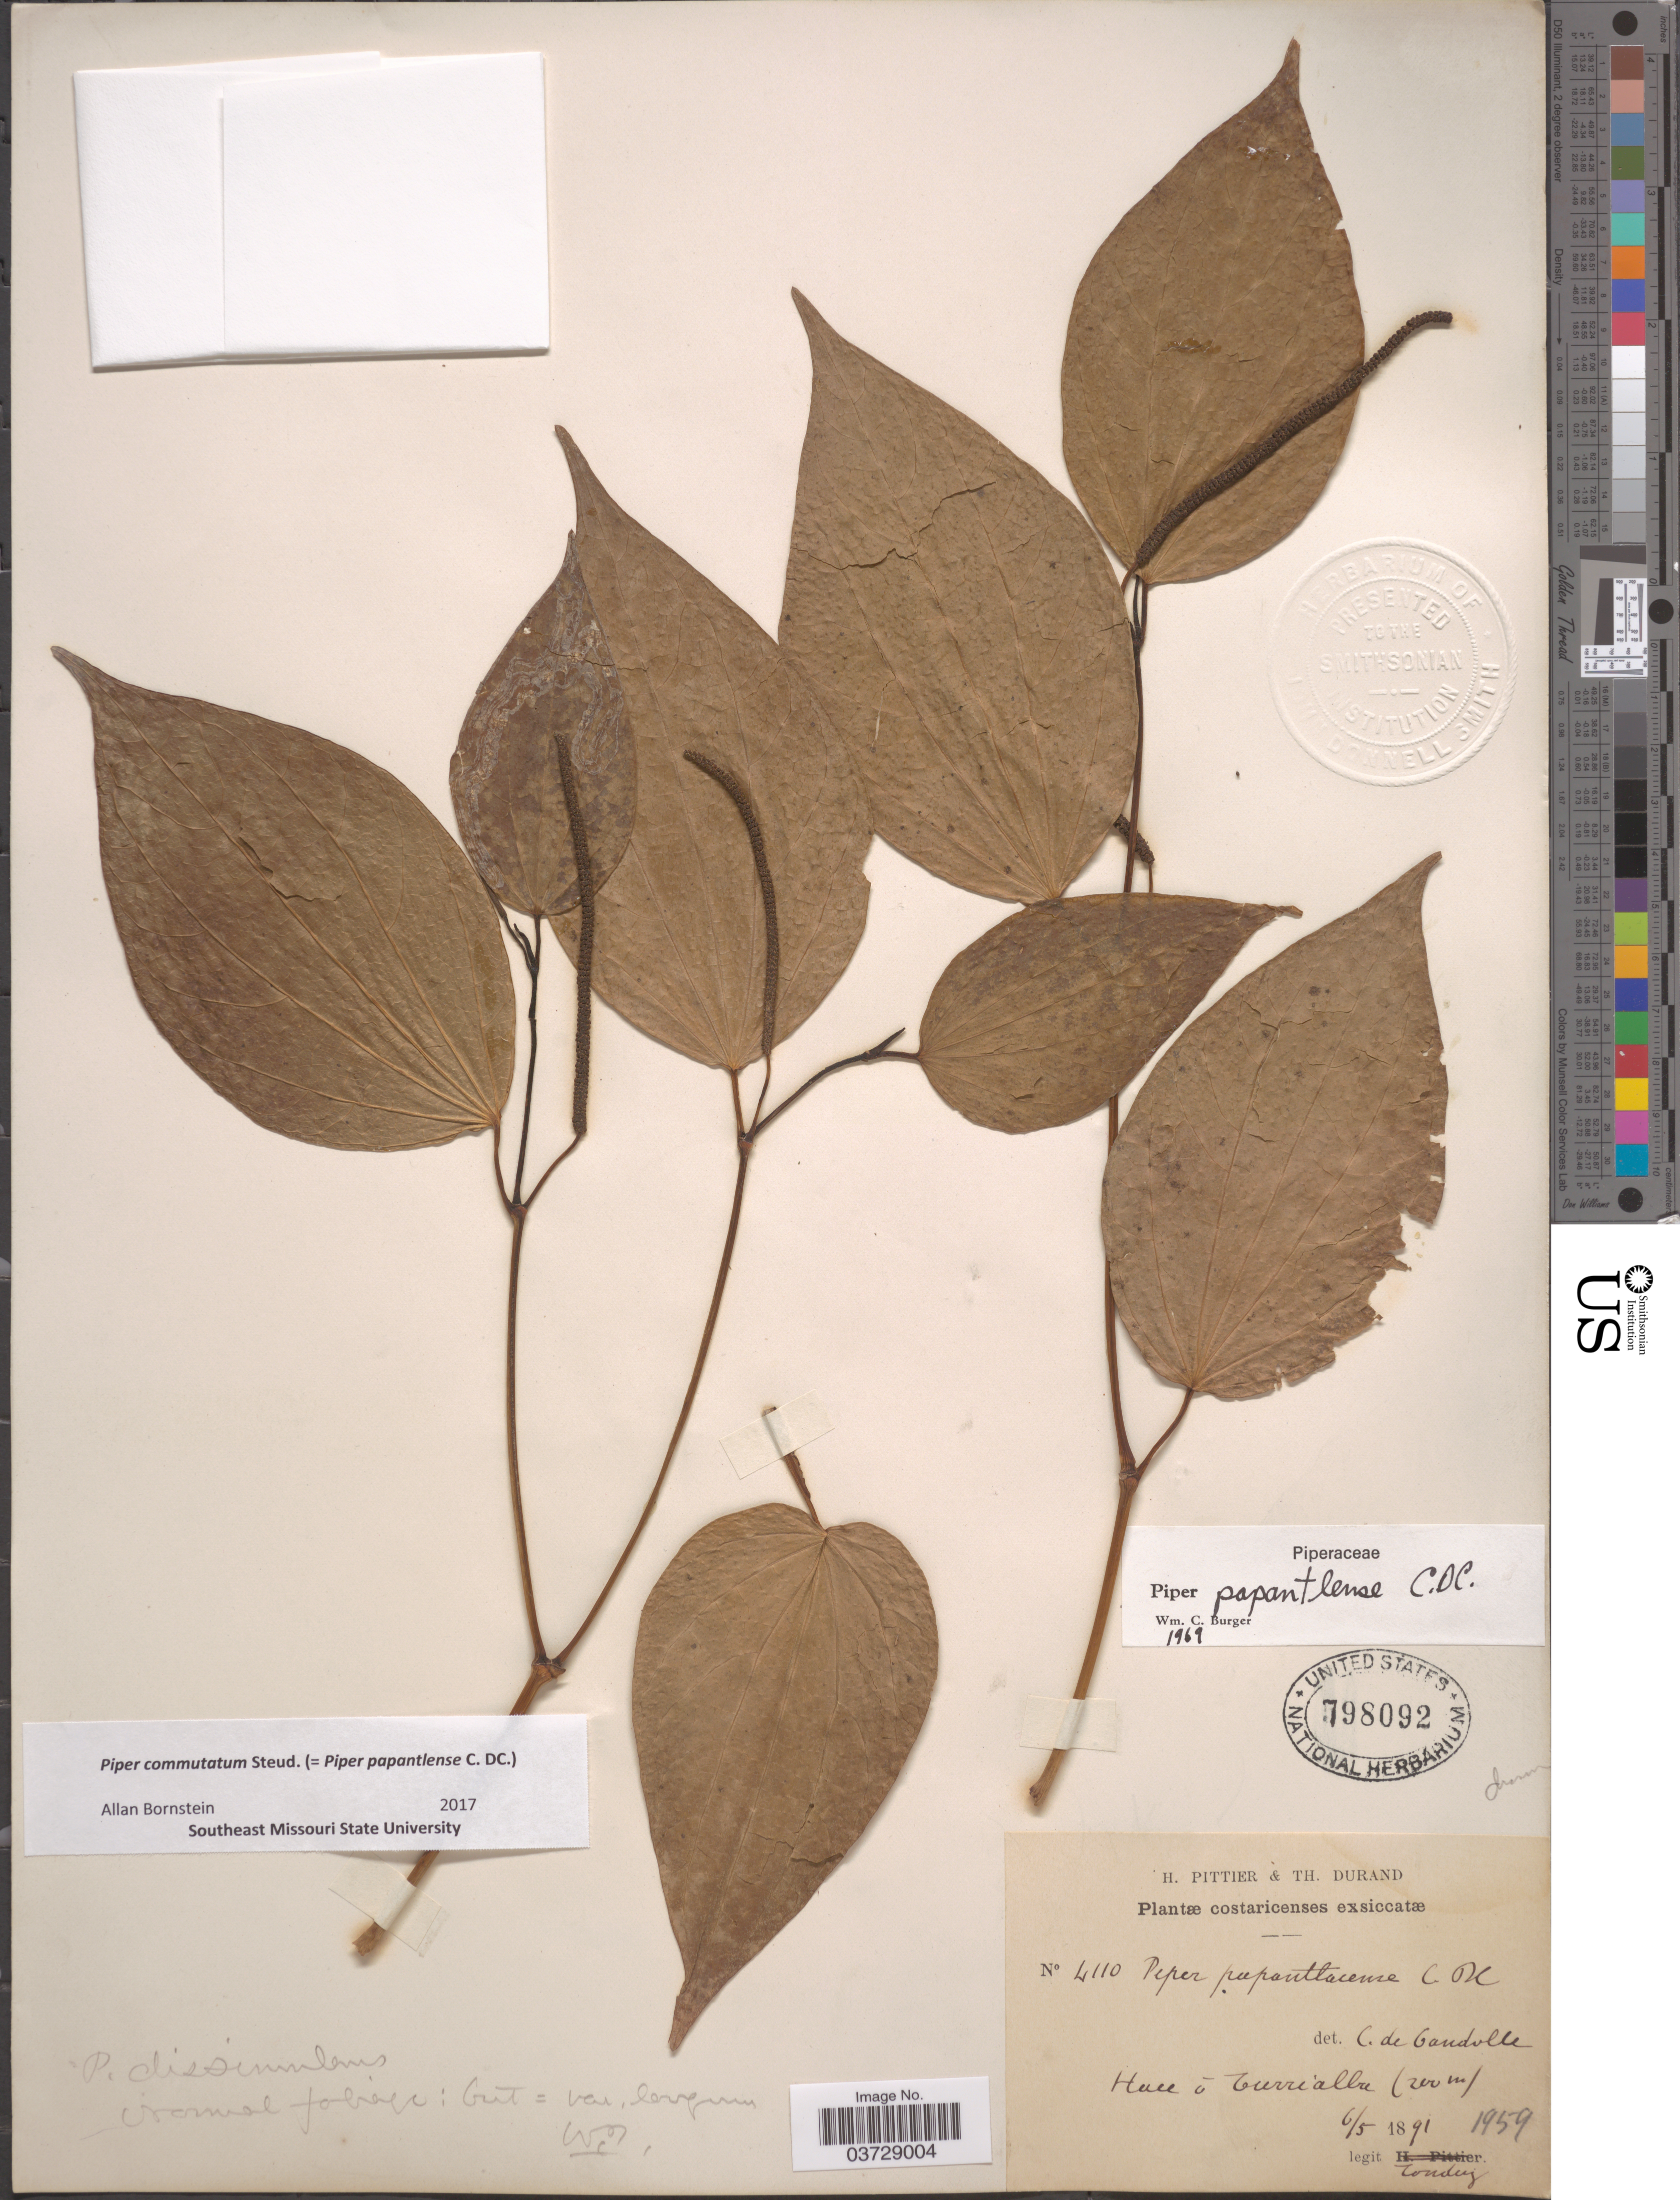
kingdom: Plantae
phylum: Tracheophyta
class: Magnoliopsida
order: Piperales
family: Piperaceae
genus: Piper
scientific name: Piper commutatum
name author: Steud.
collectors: Tonduz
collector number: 4110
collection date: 1891-05-06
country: Costa Rica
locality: Hace ū Turrialba.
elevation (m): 200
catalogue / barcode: US 798092